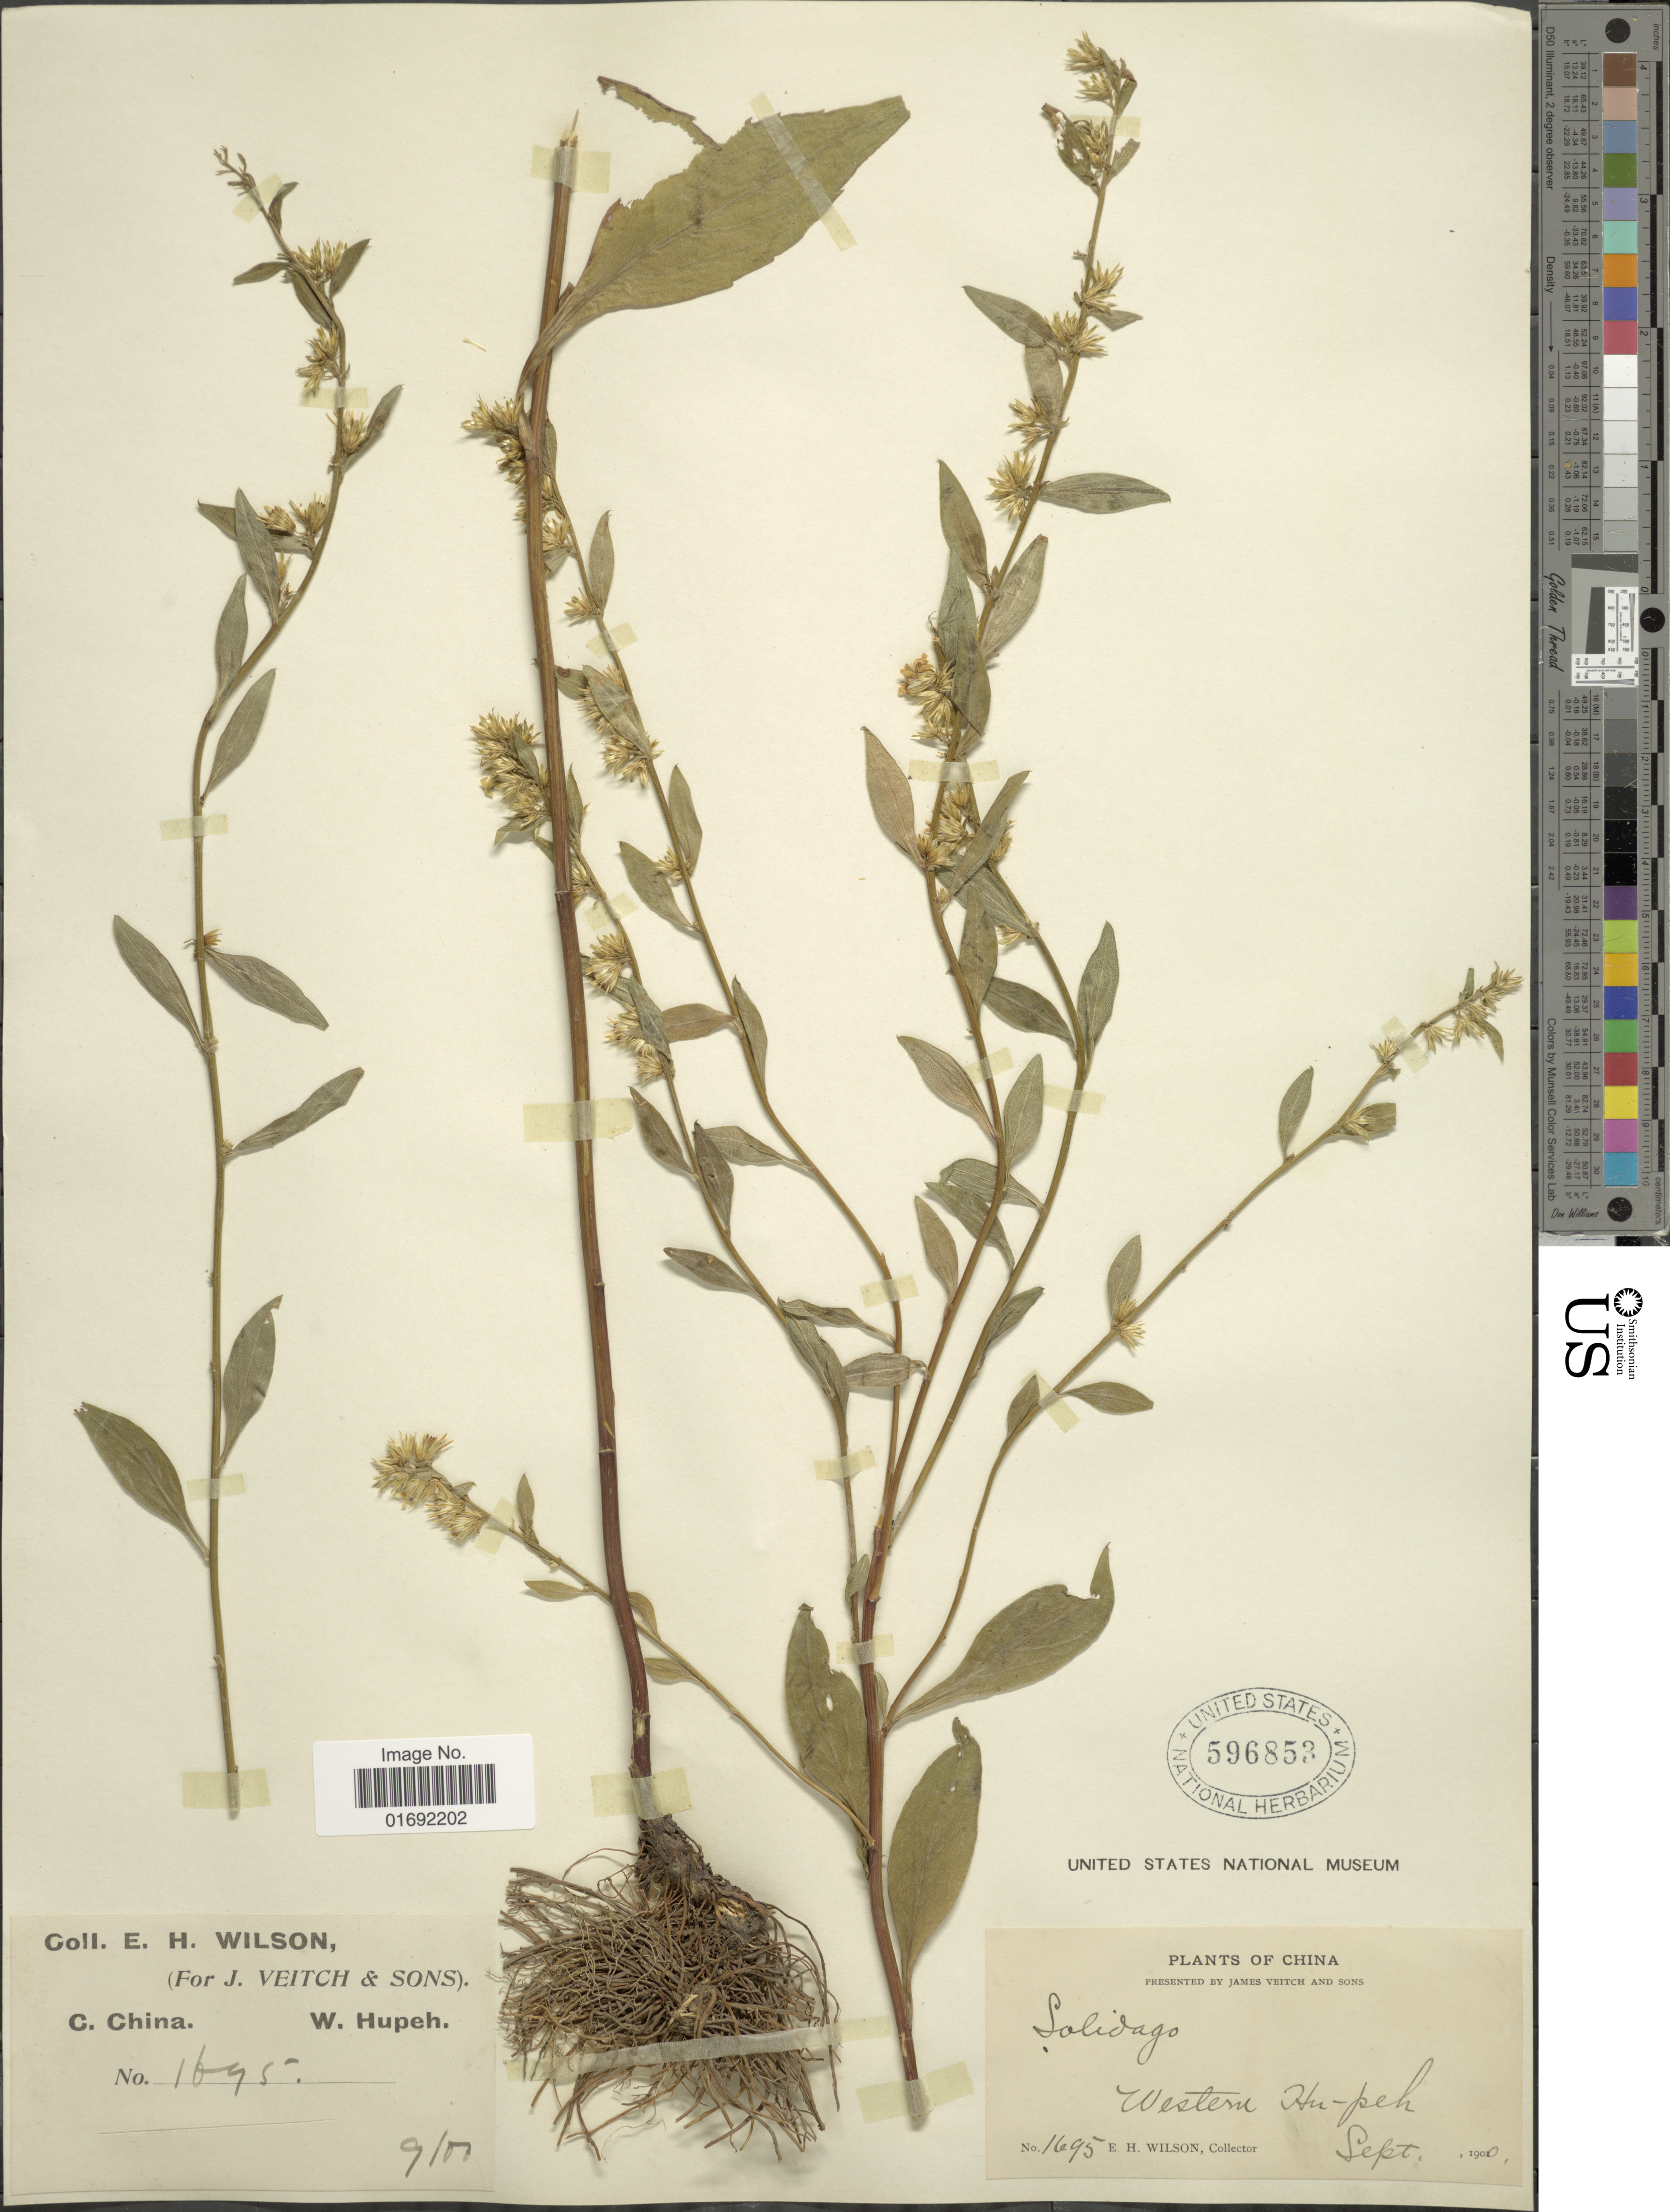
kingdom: Plantae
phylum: Tracheophyta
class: Magnoliopsida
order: Asterales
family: Asteraceae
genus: Solidago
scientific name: Solidago virgaurea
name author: L.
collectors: E. Wilson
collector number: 1695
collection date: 1900-09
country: China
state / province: Hubei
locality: Western Hupeh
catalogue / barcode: US 596853